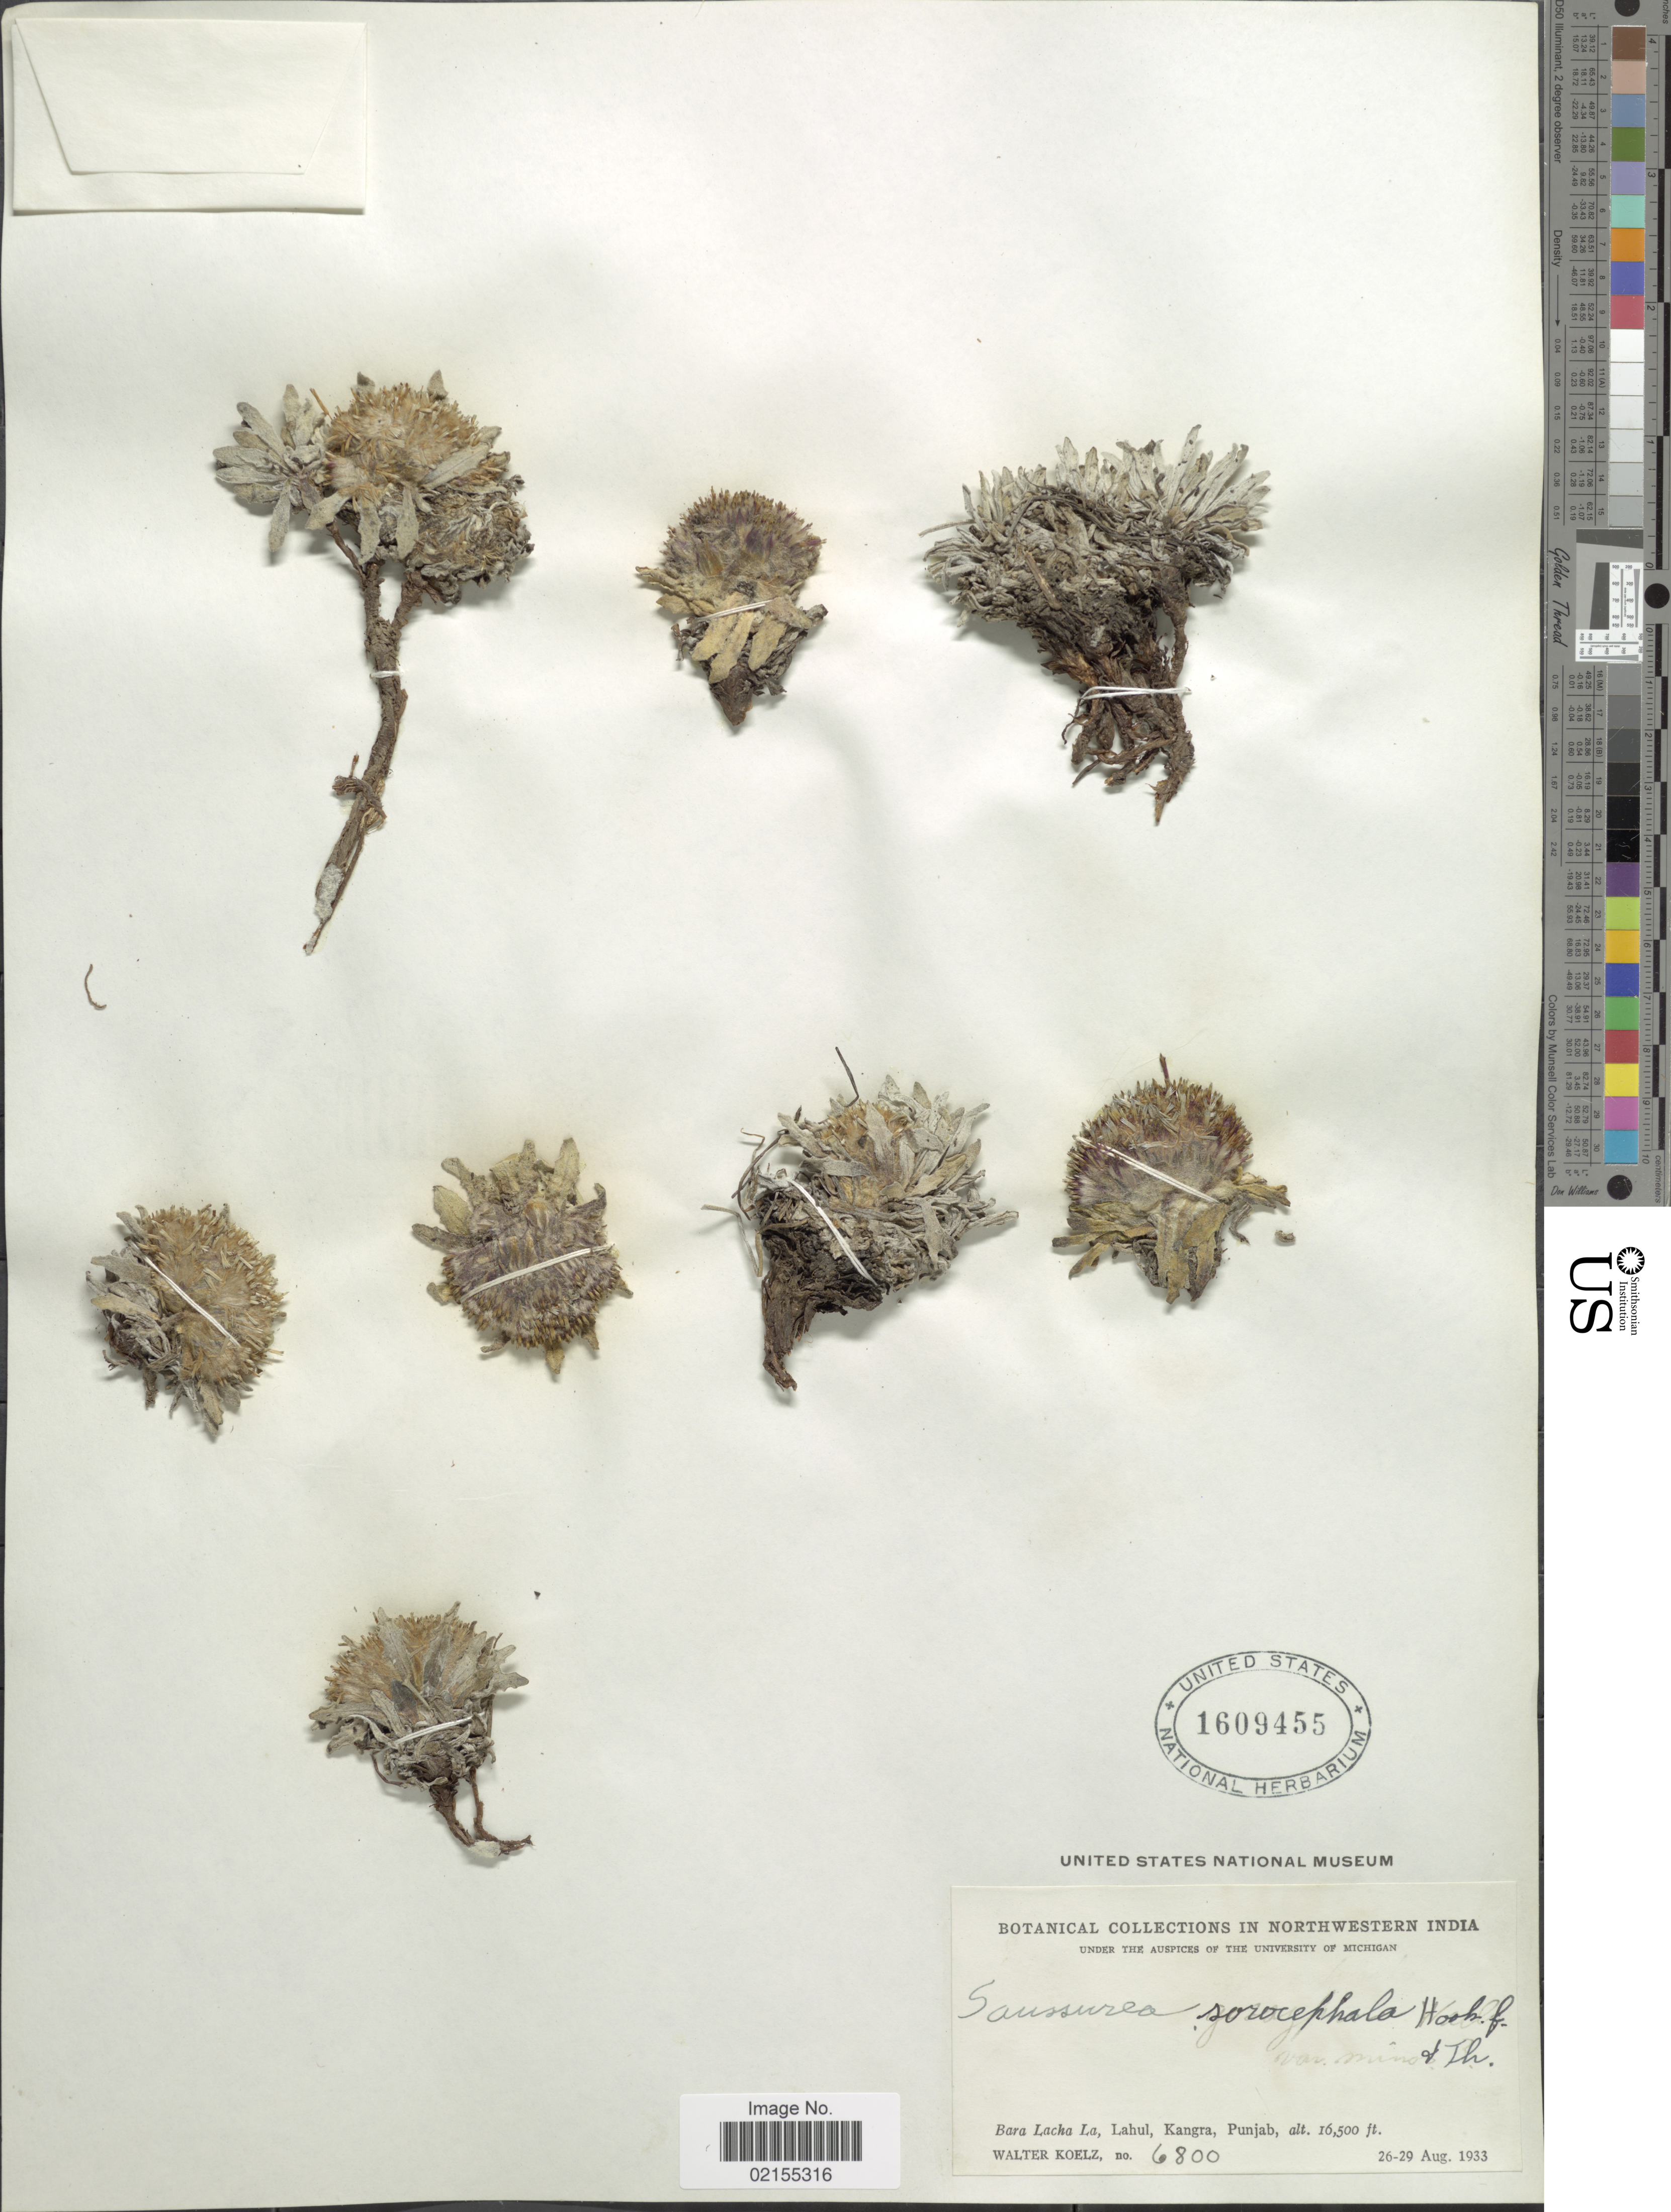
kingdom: Plantae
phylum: Tracheophyta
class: Magnoliopsida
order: Asterales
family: Asteraceae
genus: Saussurea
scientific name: Saussurea gnaphalodes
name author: (Royle) Sch. Bip.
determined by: Chen, Yousheng S.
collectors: W. N. Koelz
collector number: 6800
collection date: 1933-08-26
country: India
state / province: Himachal Pradesh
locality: In Northwestern India, Bara Lacha La, Kangra, Punjab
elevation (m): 5029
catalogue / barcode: US 1609455